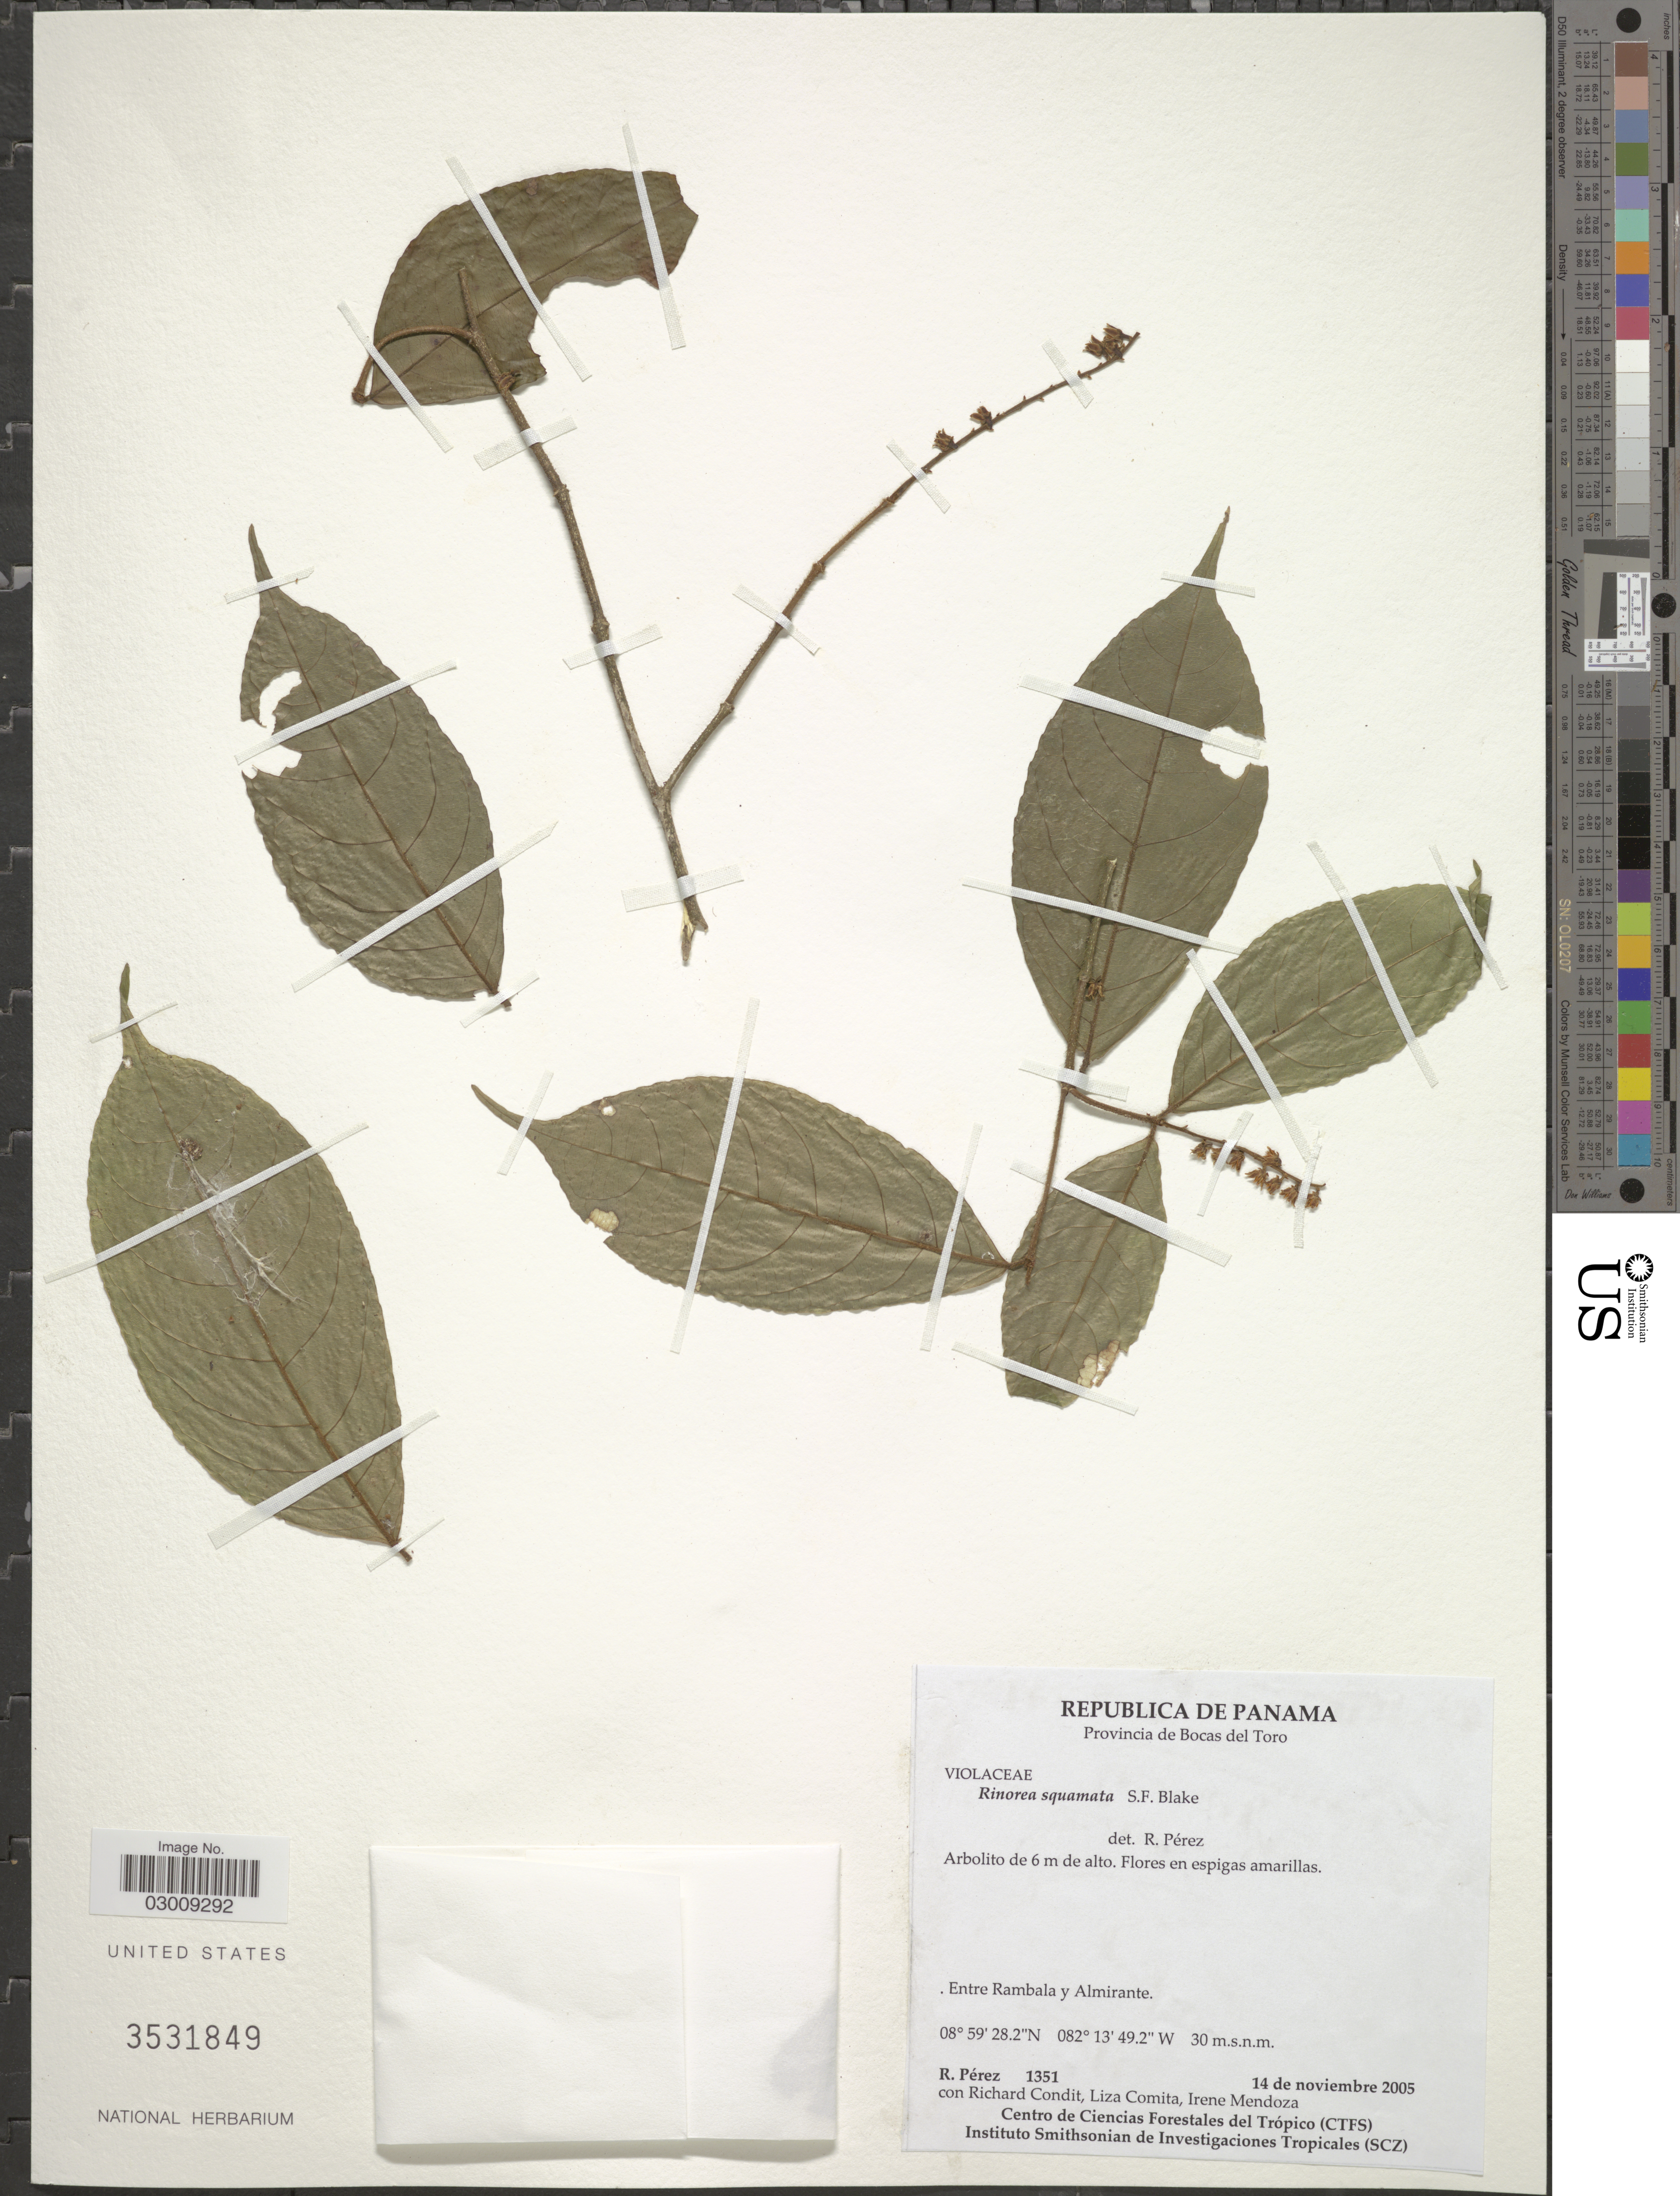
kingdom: Plantae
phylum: Tracheophyta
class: Magnoliopsida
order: Malpighiales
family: Violaceae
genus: Rinorea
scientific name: Rinorea squamata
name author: S.F. Blake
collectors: R. Perez, R. Condit, L. Comita & I. Mendoza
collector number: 1351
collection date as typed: Transcribed d/m/y: 14/11/5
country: Panama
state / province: Bocas del Toro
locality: Entre Rambala y Almirante.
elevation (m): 30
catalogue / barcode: US 3531849